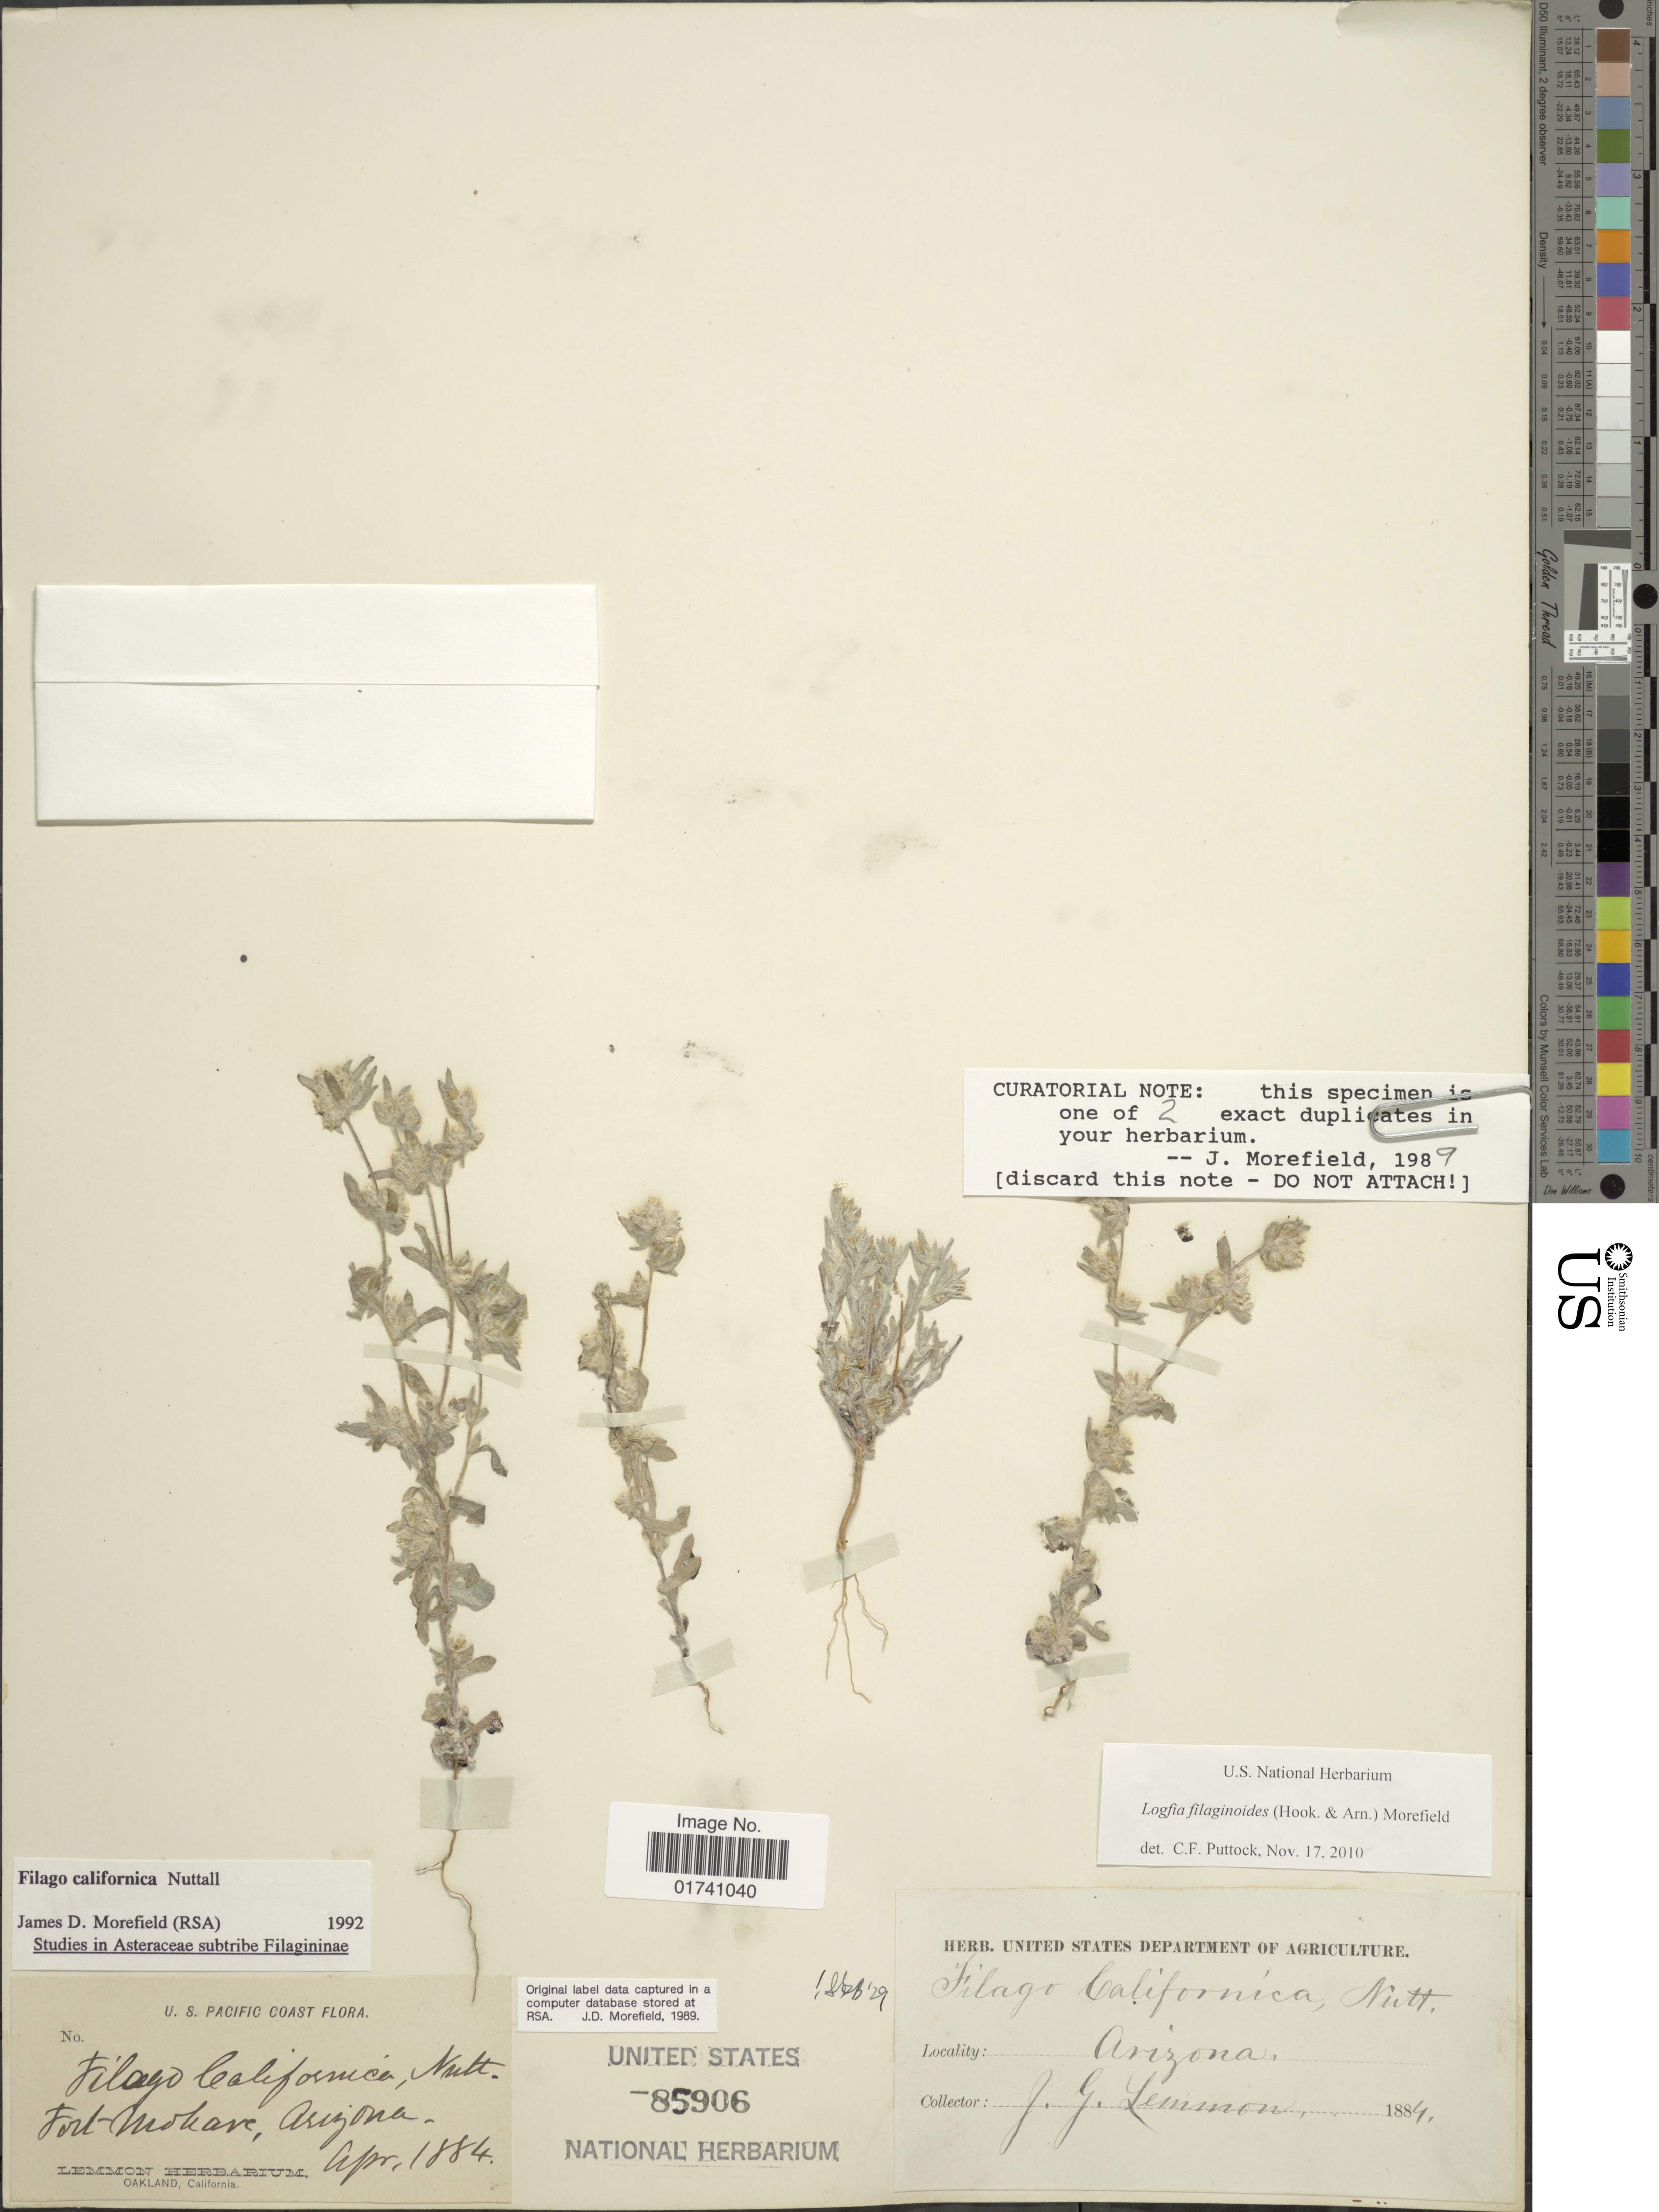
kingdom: Plantae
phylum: Tracheophyta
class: Magnoliopsida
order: Asterales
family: Asteraceae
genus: Logfia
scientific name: Logfia filaginoides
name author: (Hook. & Arn.) Morefield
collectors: J. Lemmon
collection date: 1884-04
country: United States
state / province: Arizona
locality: Fort Mohave.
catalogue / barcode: US 85906